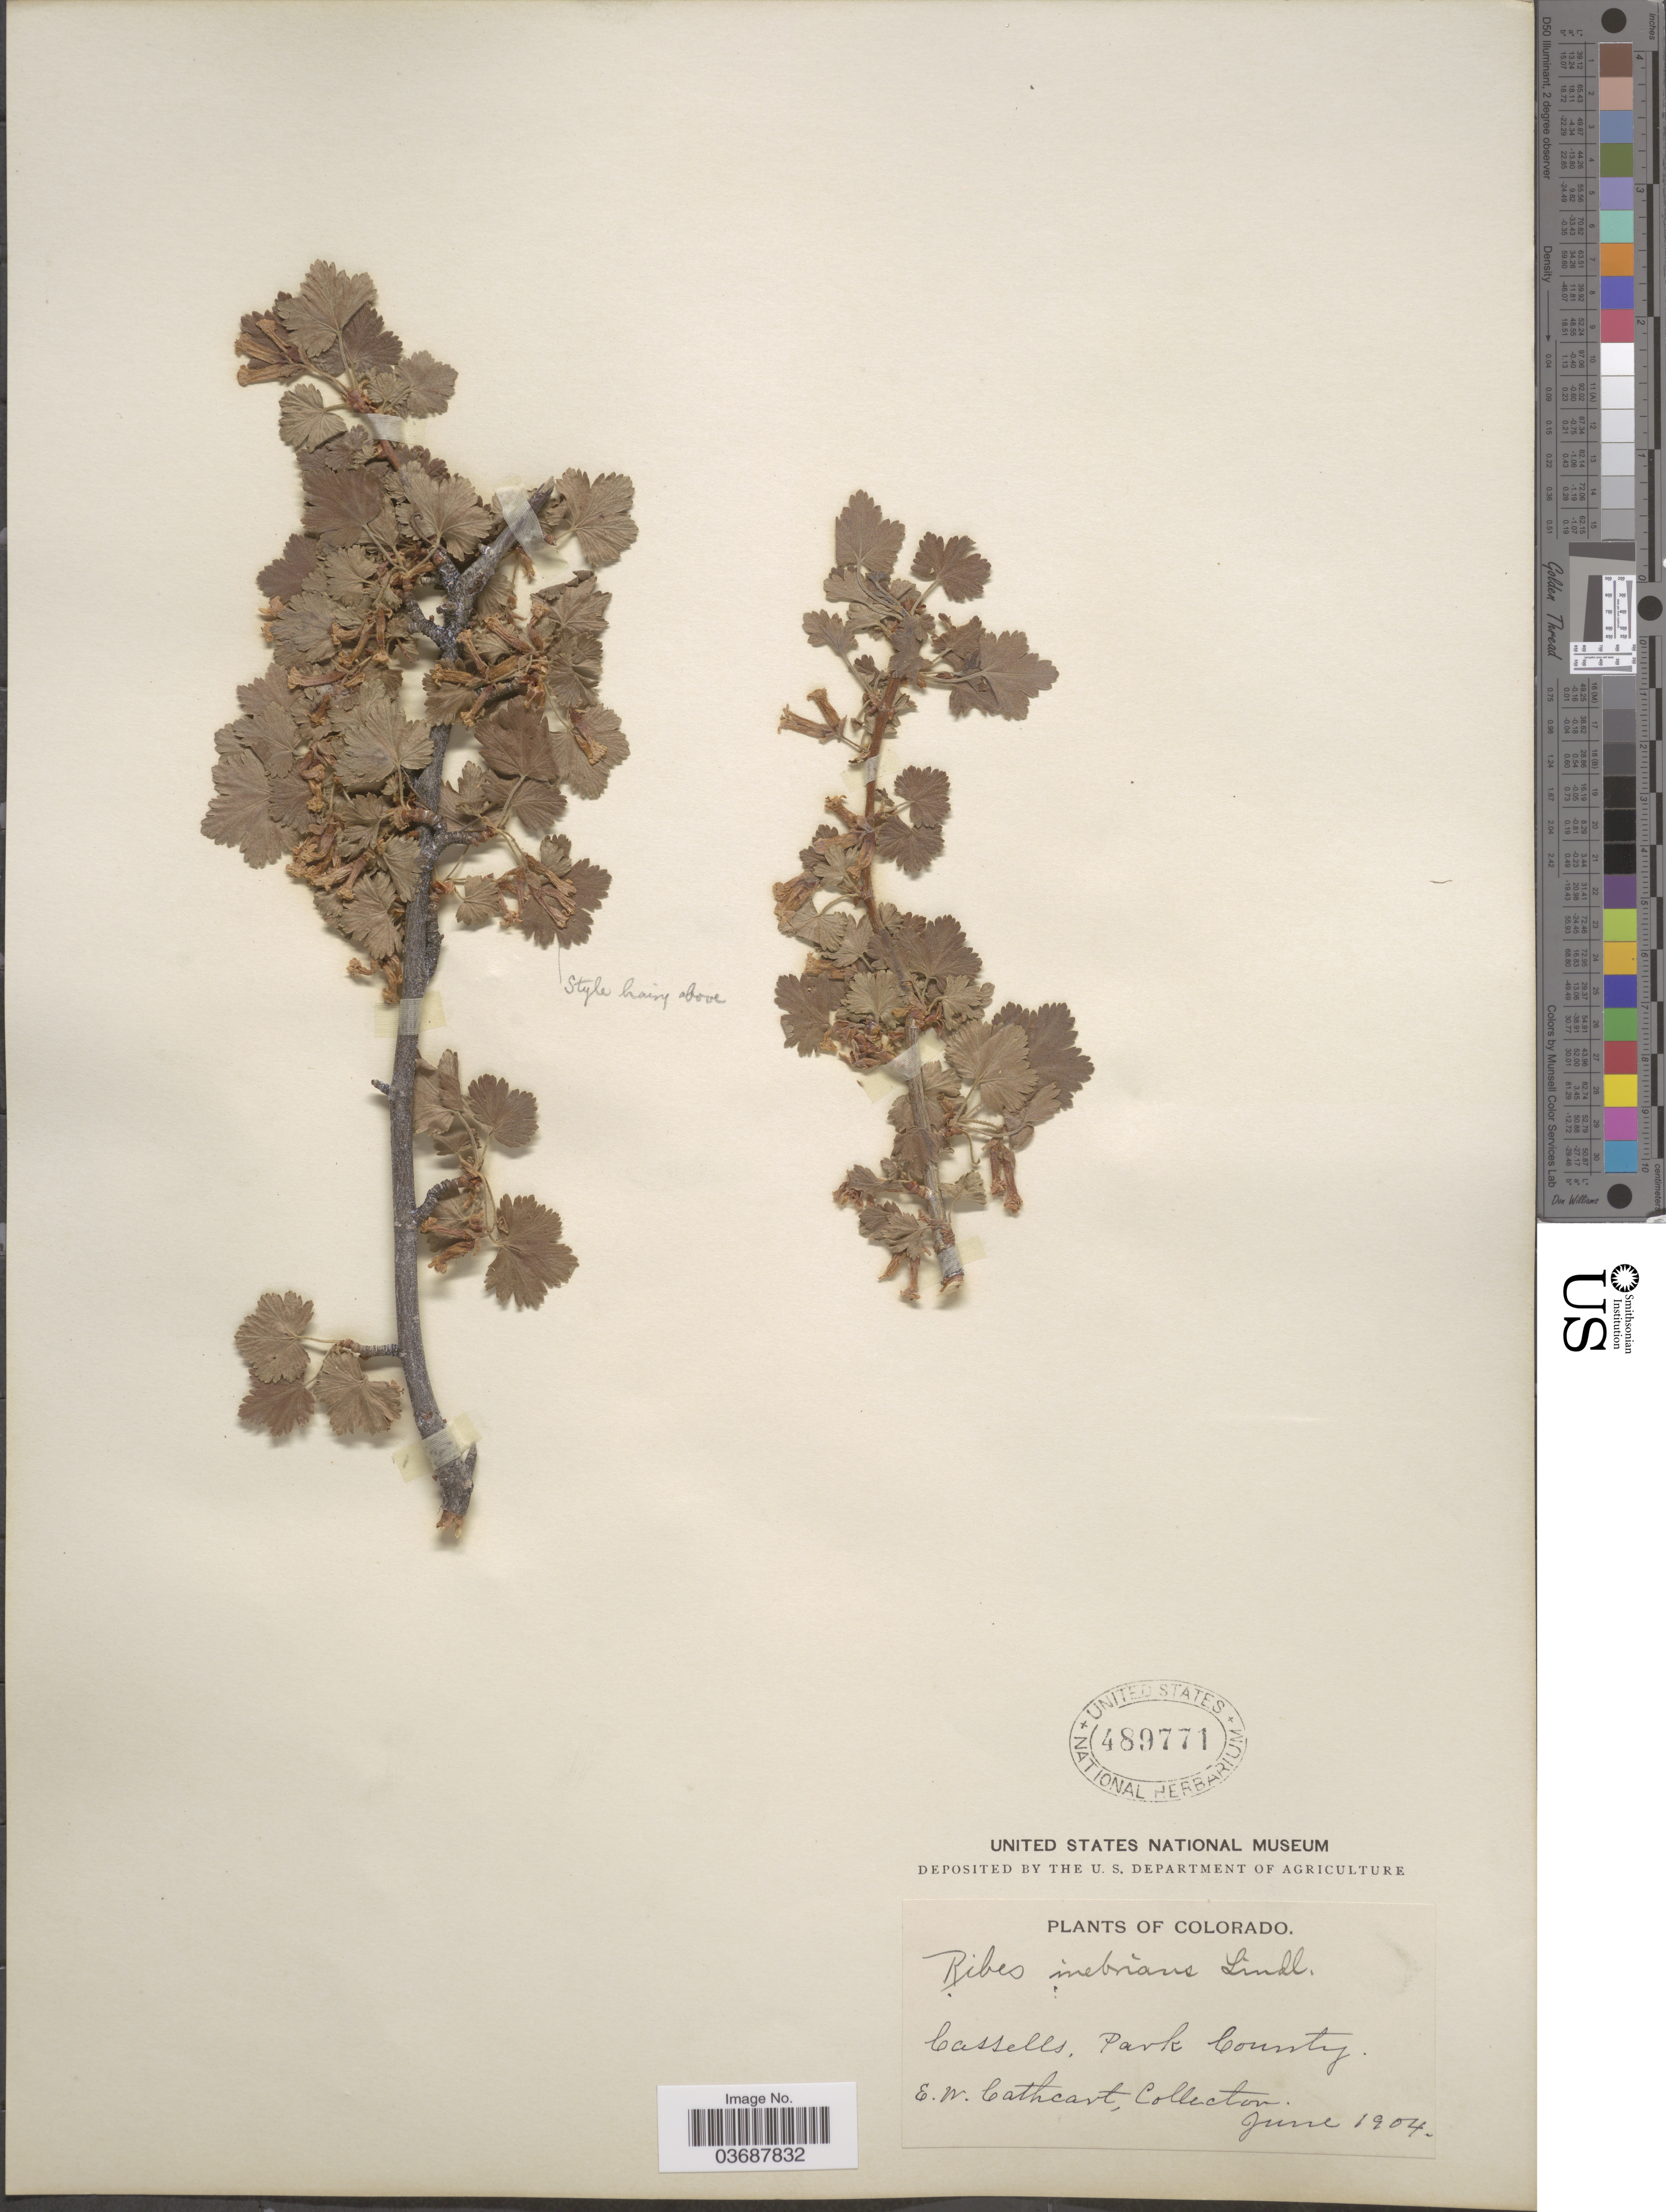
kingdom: Plantae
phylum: Tracheophyta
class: Magnoliopsida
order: Saxifragales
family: Grossulariaceae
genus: Ribes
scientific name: Ribes inebrians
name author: Lindl.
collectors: E. Cathcart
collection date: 1904-06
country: United States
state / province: Colorado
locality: Cassells, Park County.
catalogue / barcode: US 489771